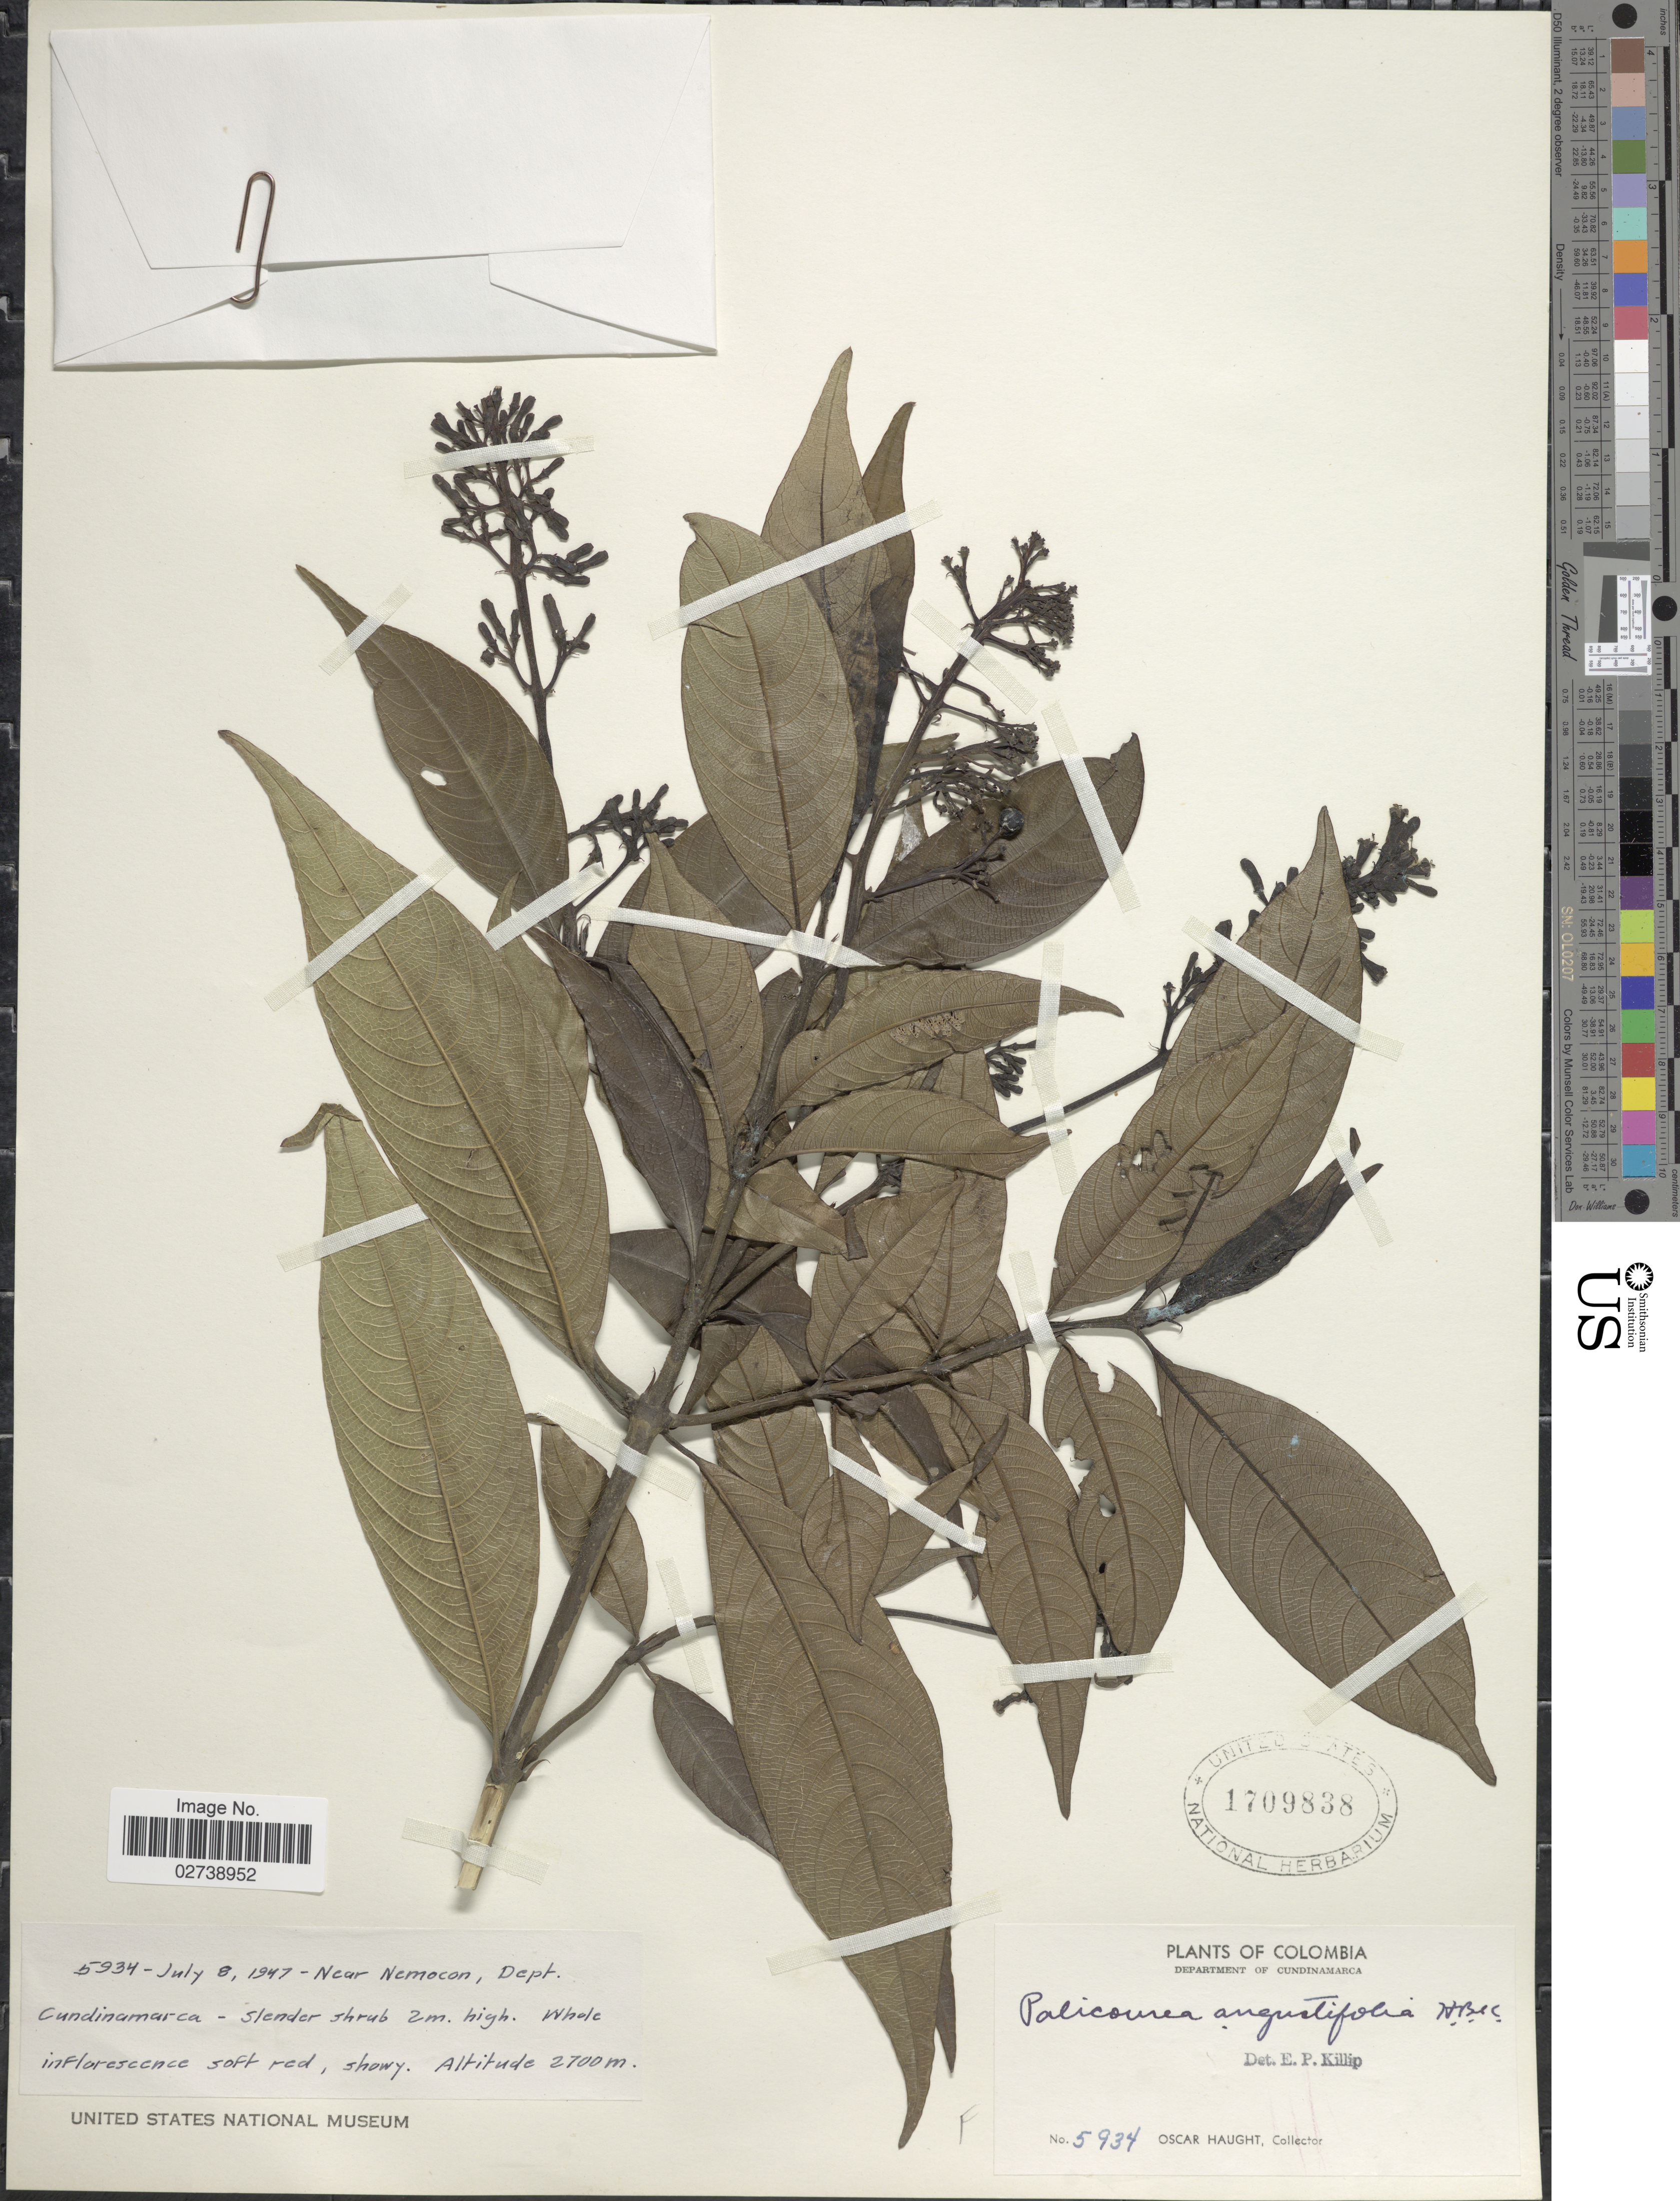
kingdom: Plantae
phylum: Tracheophyta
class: Magnoliopsida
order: Gentianales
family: Rubiaceae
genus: Palicourea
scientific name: Palicourea angustifolia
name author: Kunth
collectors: O. Haught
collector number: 5934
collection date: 1947-07-08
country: Colombia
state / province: Cundinamarca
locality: Near Nemocan, Dept. Cundinamarca.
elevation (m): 2700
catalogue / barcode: US 1709838